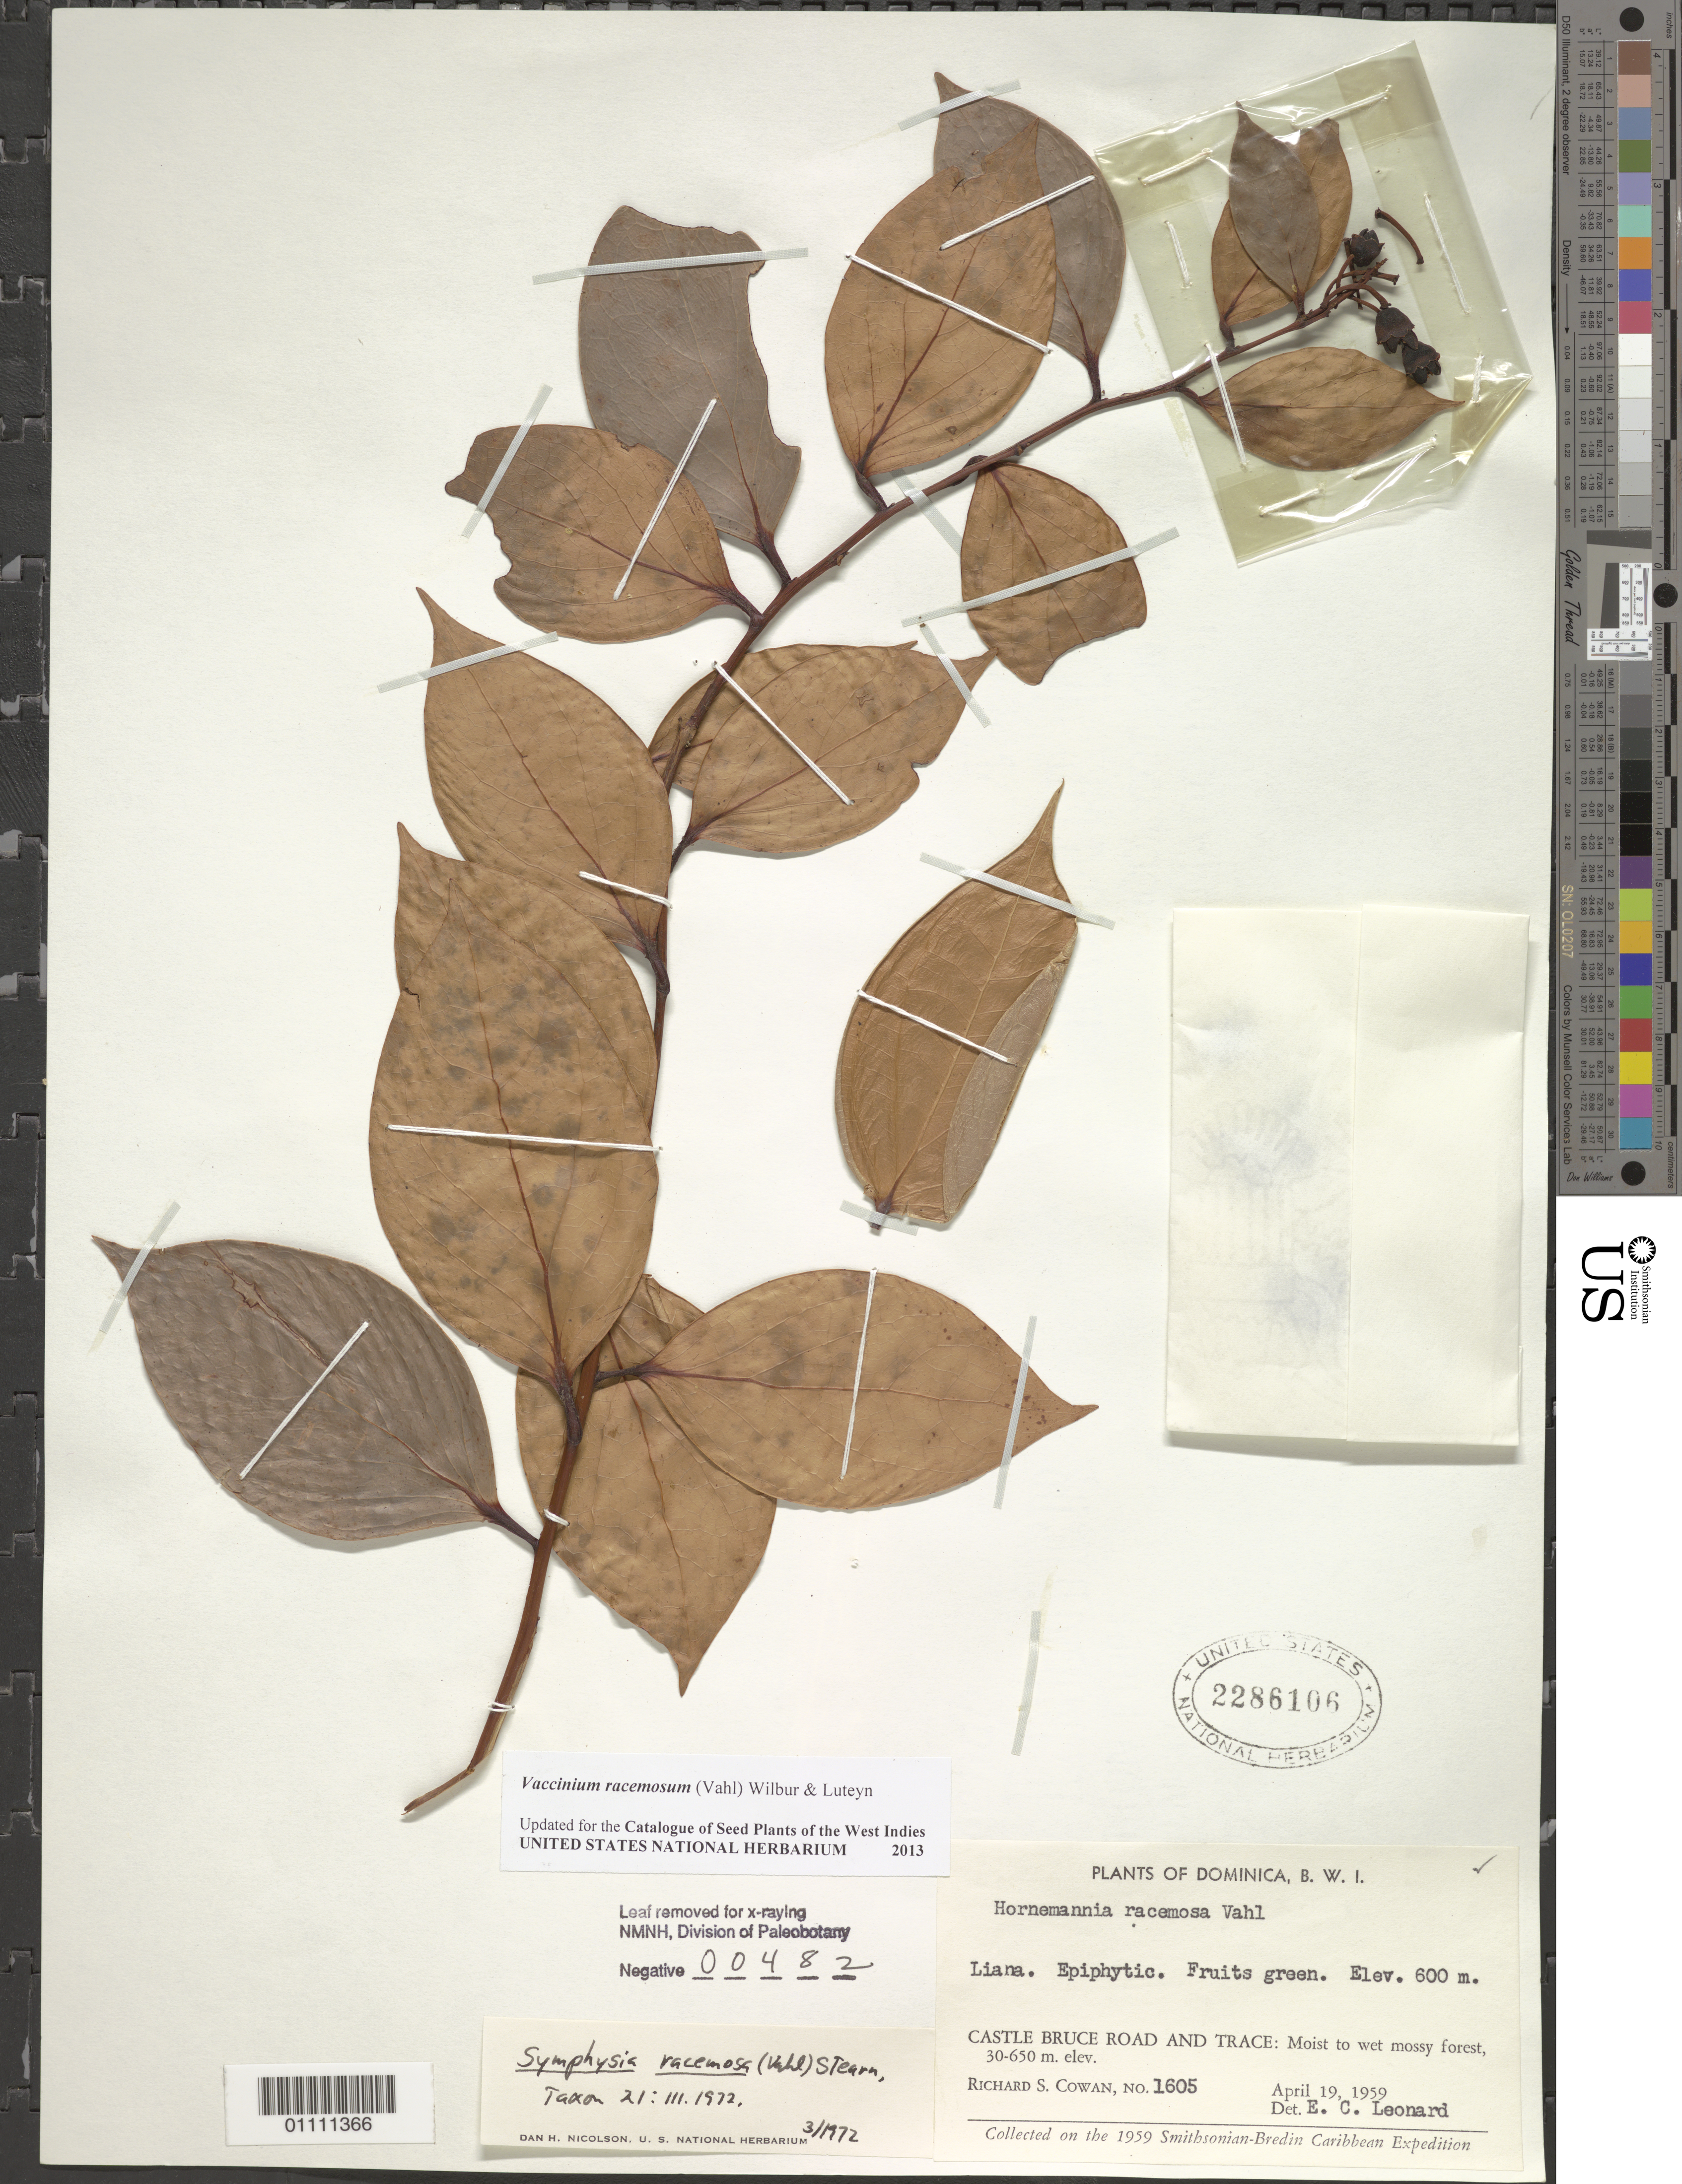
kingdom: Plantae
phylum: Tracheophyta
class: Magnoliopsida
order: Ericales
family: Ericaceae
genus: Vaccinium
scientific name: Vaccinium racemosum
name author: (Vahl) Wilbur & Luteyn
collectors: R. S. Cowan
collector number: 1605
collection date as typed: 19 Apr 1959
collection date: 1959-04-19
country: Dominica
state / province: St. David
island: Dominica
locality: Castle Bruce Road and Trace.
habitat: Moist to wet mossy forest.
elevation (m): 600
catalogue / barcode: US 2286106